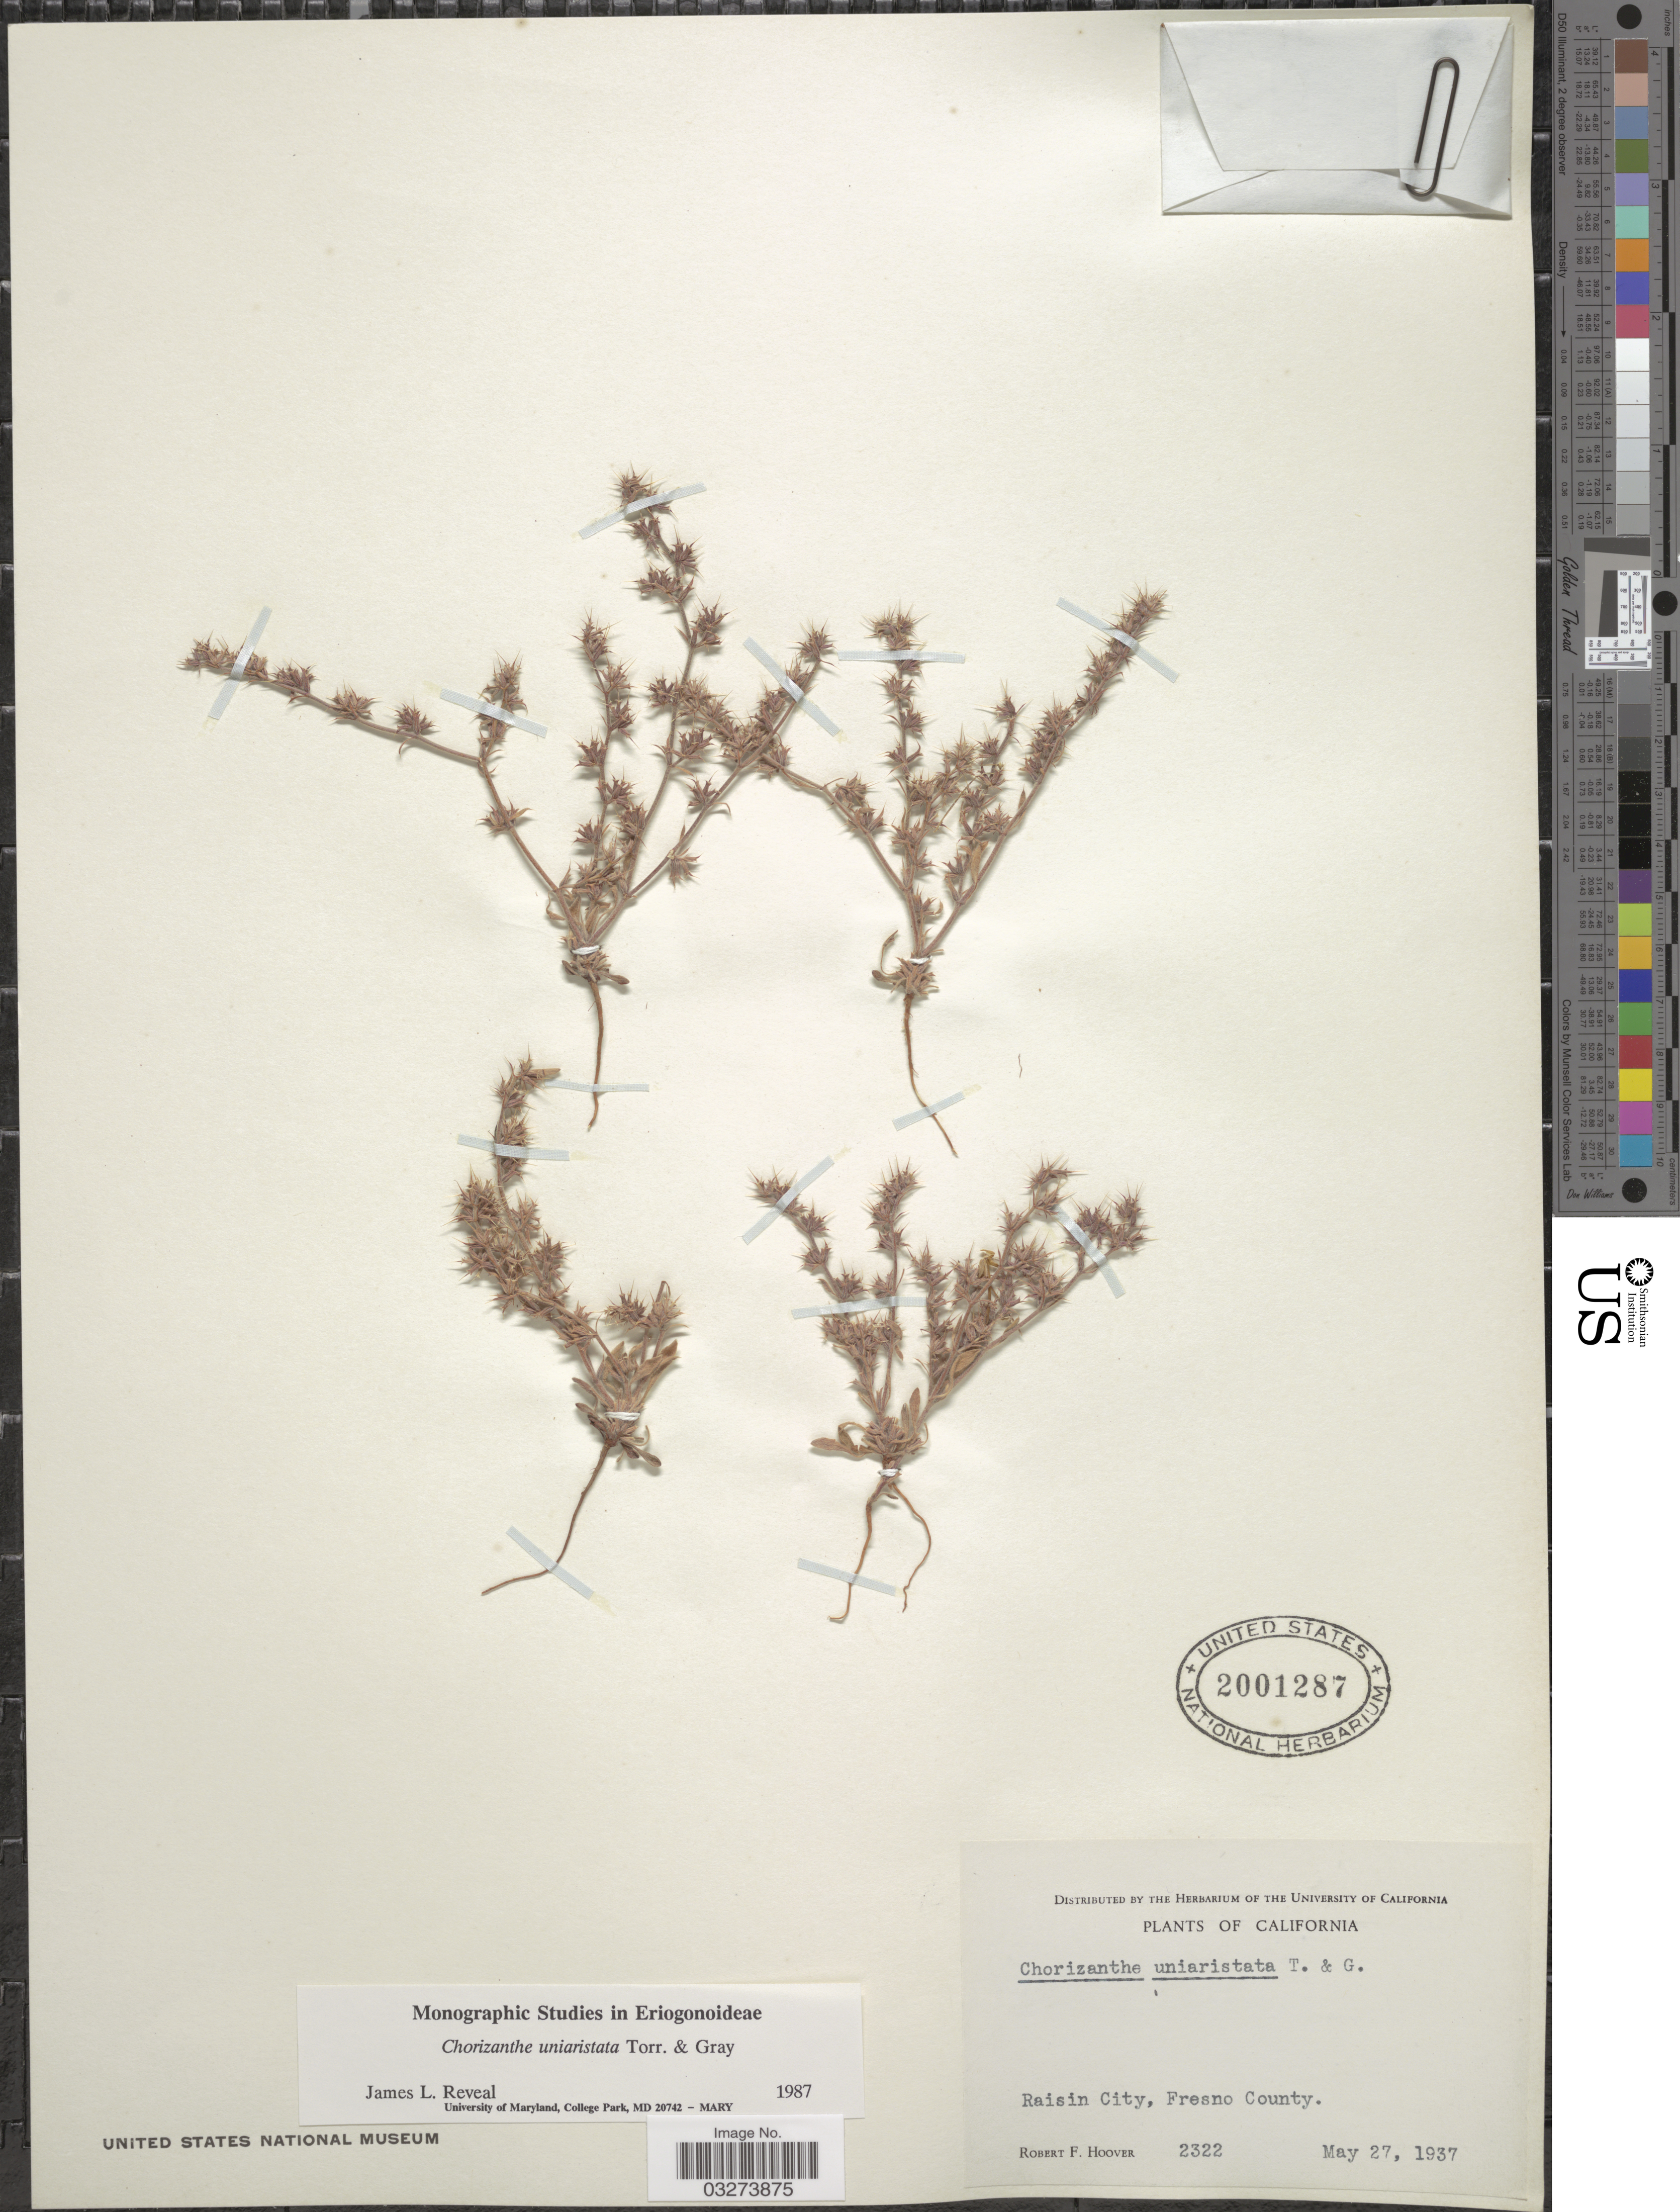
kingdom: Plantae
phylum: Tracheophyta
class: Magnoliopsida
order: Caryophyllales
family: Polygonaceae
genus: Chorizanthe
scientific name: Chorizanthe uniaristata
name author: Torr. & A. Gray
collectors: R. F. Hoover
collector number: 3222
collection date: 1937-05-27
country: United States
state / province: California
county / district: Fresno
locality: Raisin City, Fresno County.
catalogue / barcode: US 2001287